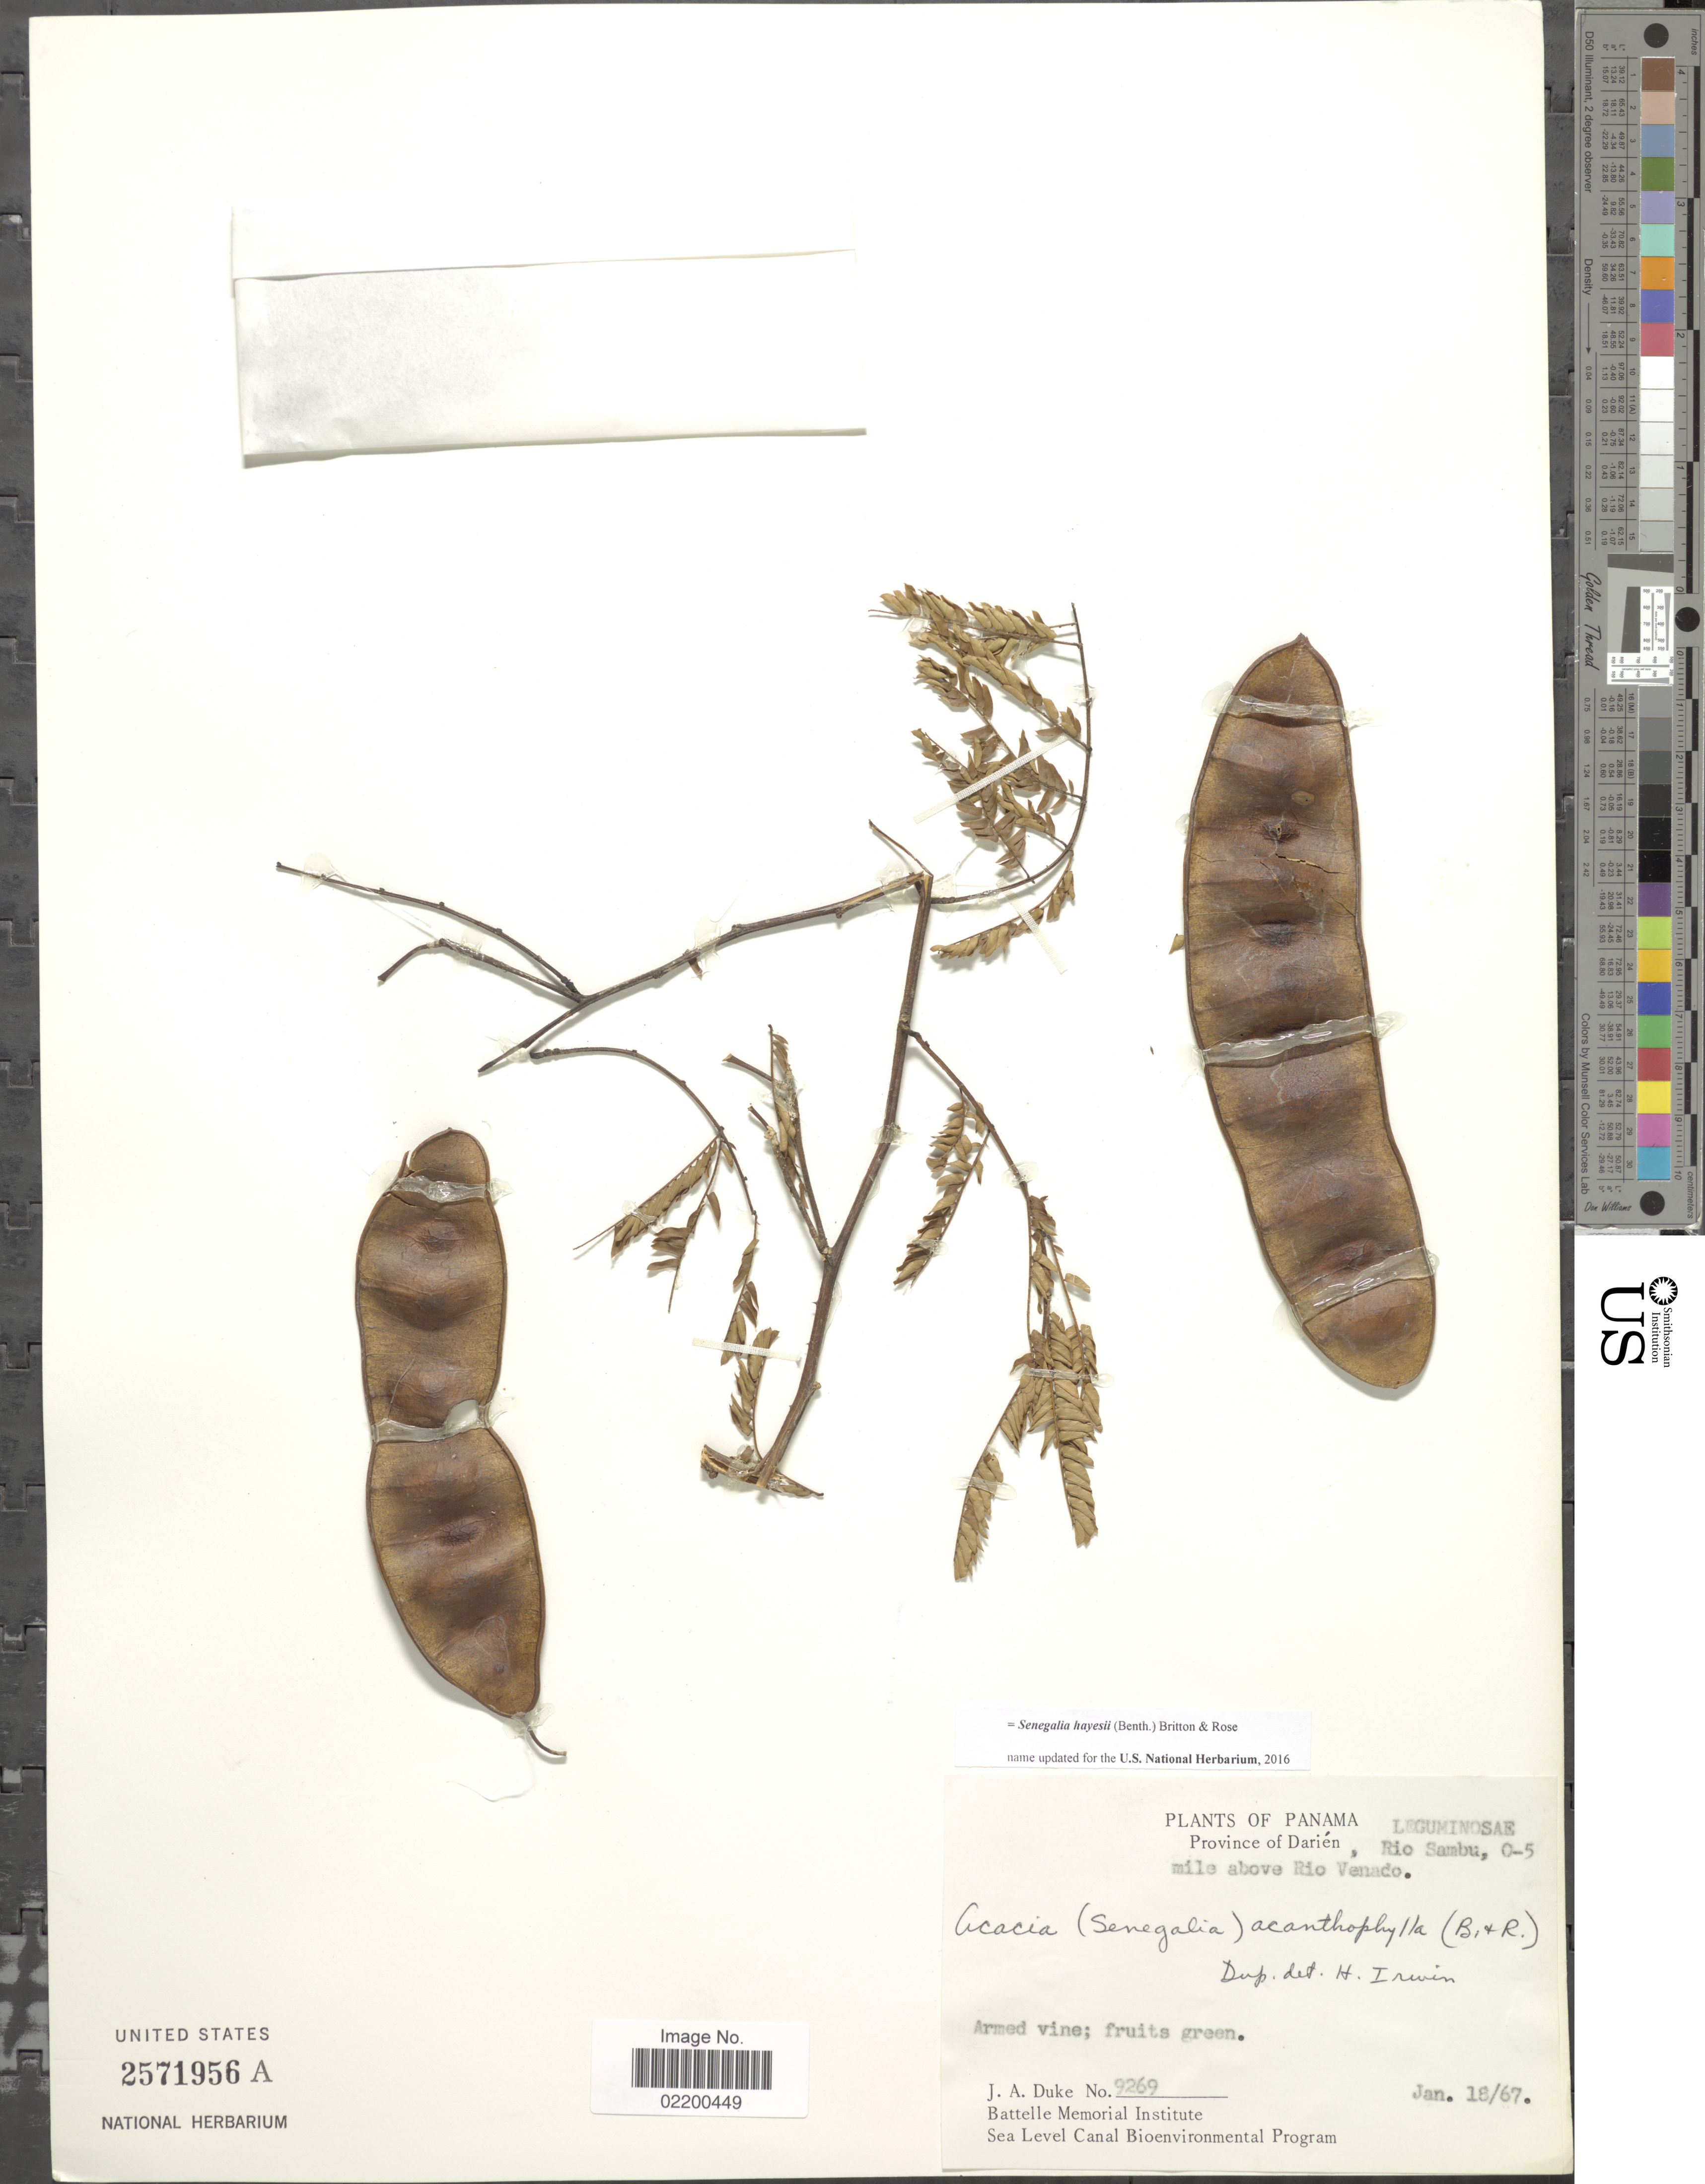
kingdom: Plantae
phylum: Tracheophyta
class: Magnoliopsida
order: Fabales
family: Fabaceae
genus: Senegalia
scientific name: Senegalia hayesii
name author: (Benth.) Britton & Rose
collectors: J. A. Duke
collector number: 9269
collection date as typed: Transcribed d/m/y: 18/1/67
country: Panama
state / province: Darién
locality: Province of Darien, Rio Sambu, 0-5 mile above Rio Venado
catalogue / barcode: US 2571956A